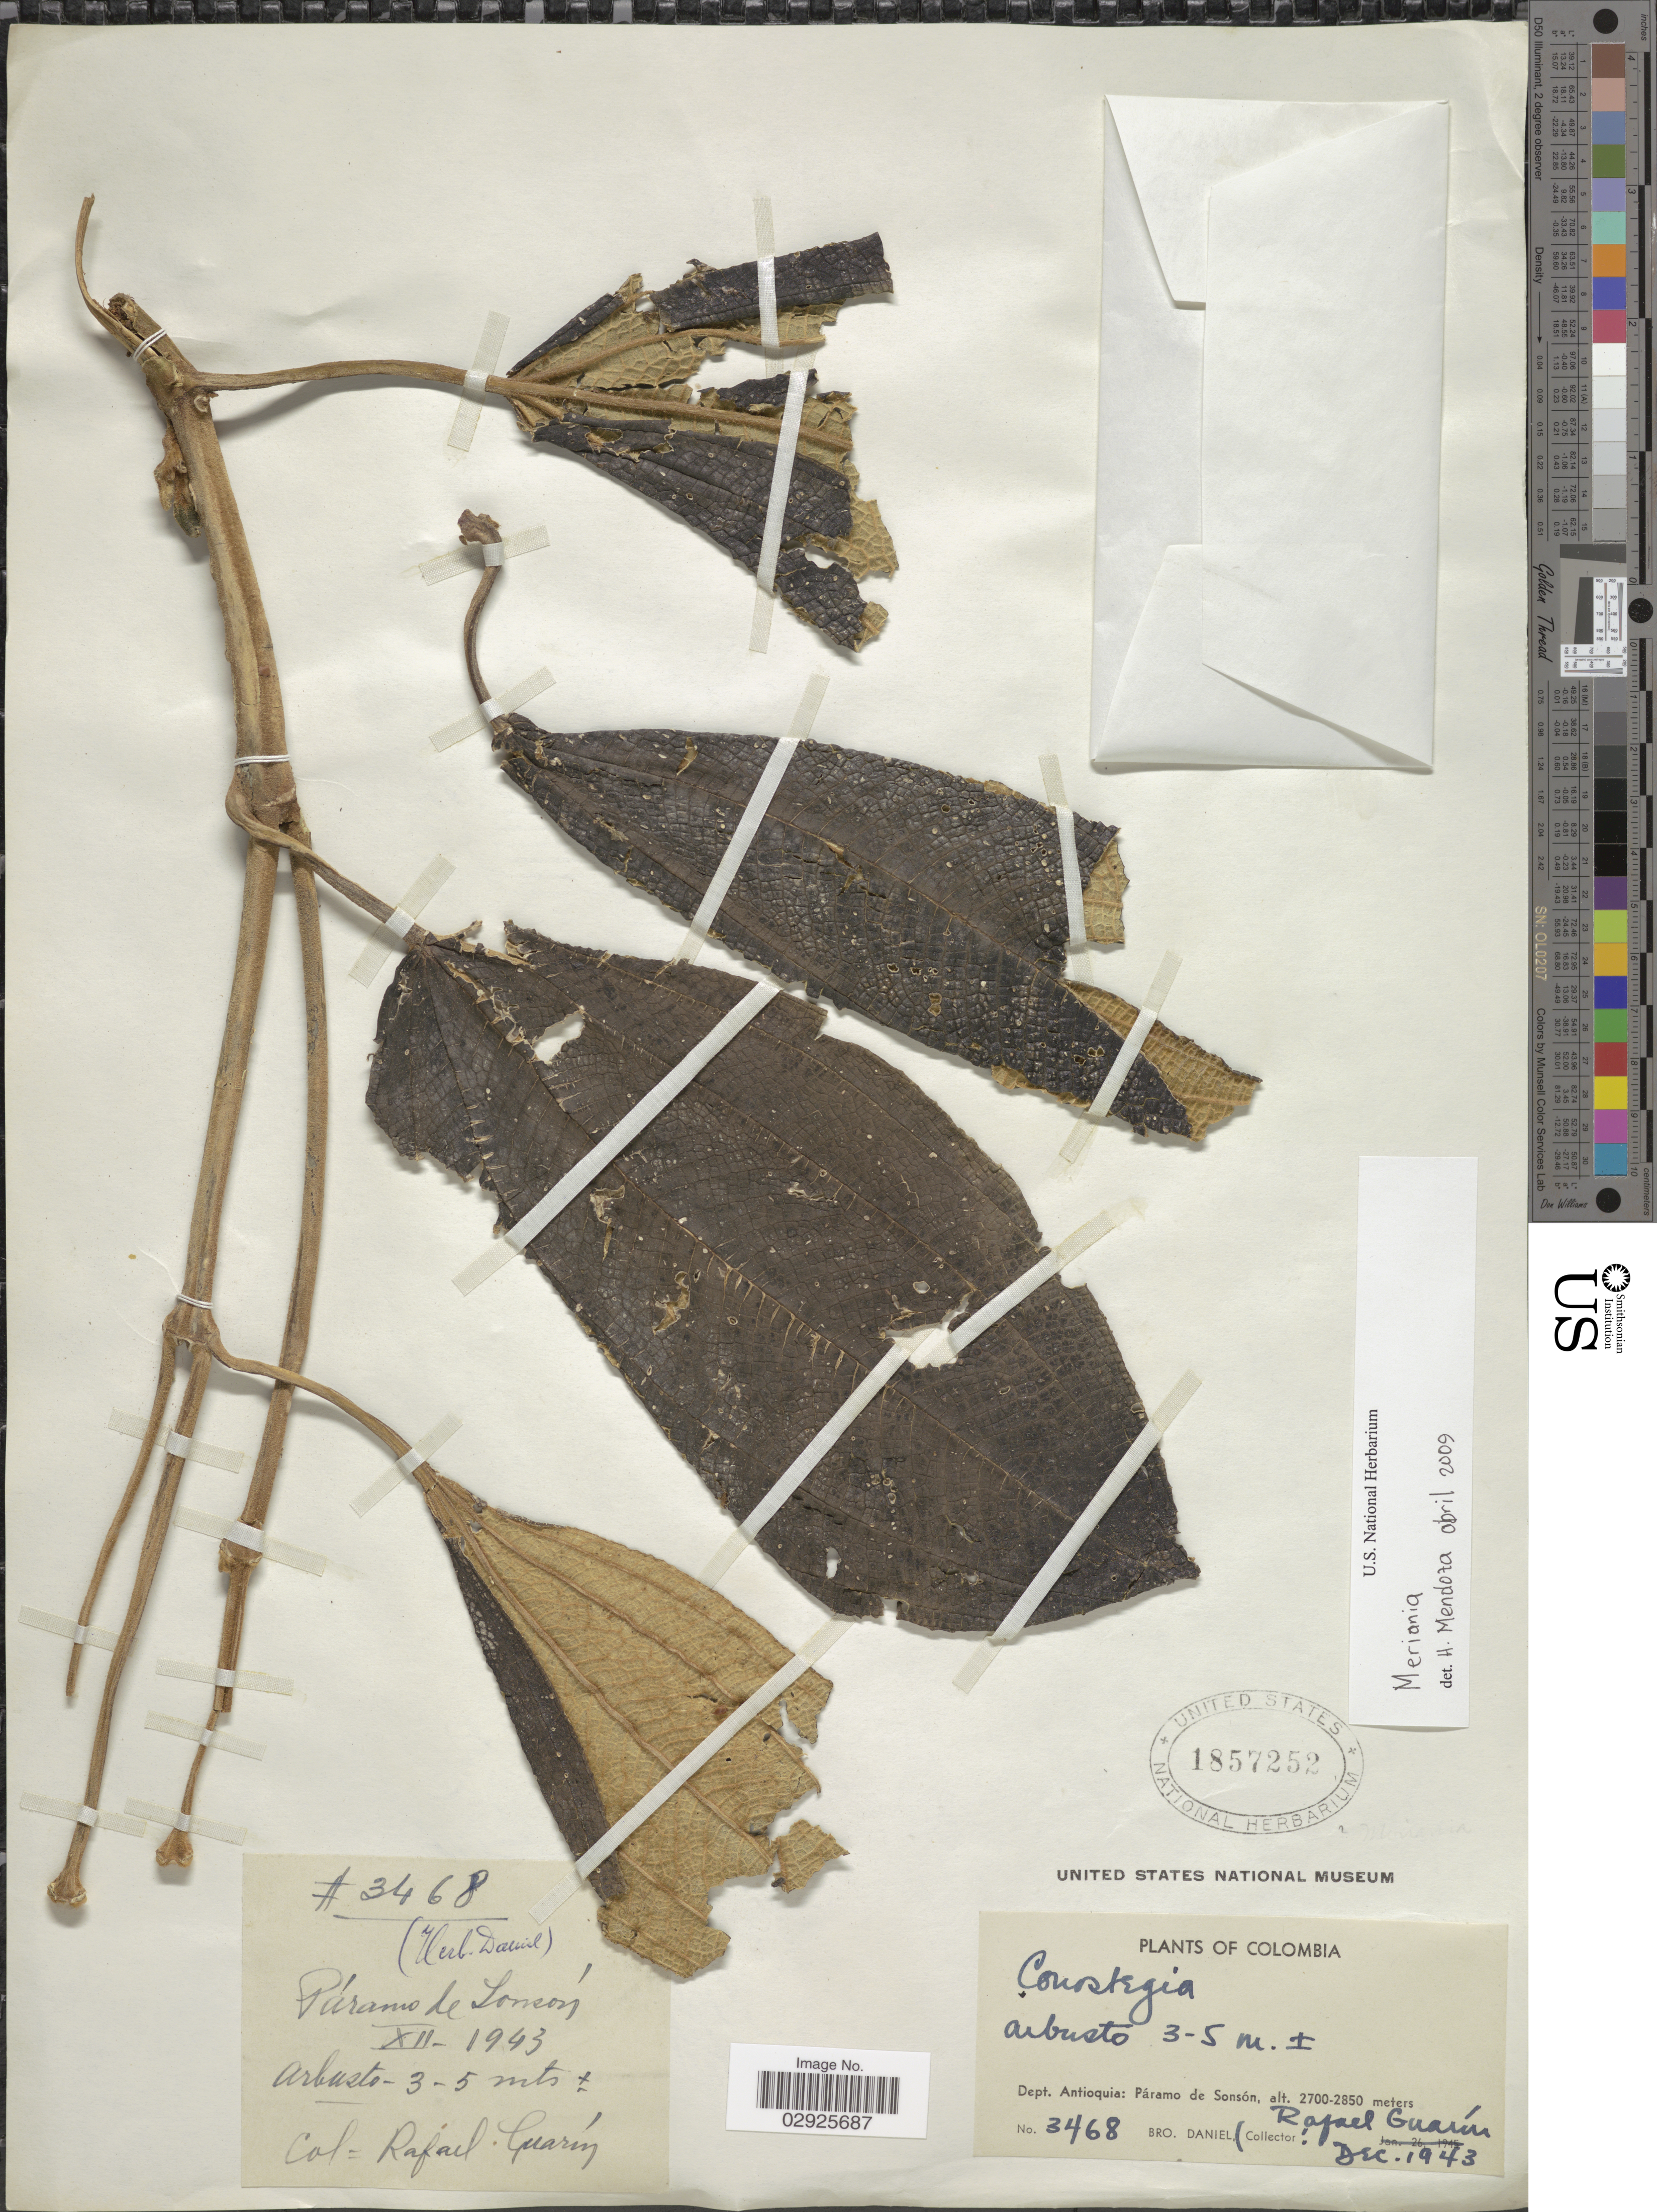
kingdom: Plantae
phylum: Tracheophyta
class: Magnoliopsida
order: Myrtales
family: Melastomataceae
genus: Meriania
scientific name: Meriania tomentosa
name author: (Cogn.) Wurdack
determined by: Posada- Herrera, F. M.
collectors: Bro. Daniel & R. Guarin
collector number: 3468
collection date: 1943-12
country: Colombia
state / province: Antioquia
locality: Dept. Antioquia: Páramo de Sonsón.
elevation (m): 2700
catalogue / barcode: US 1857252